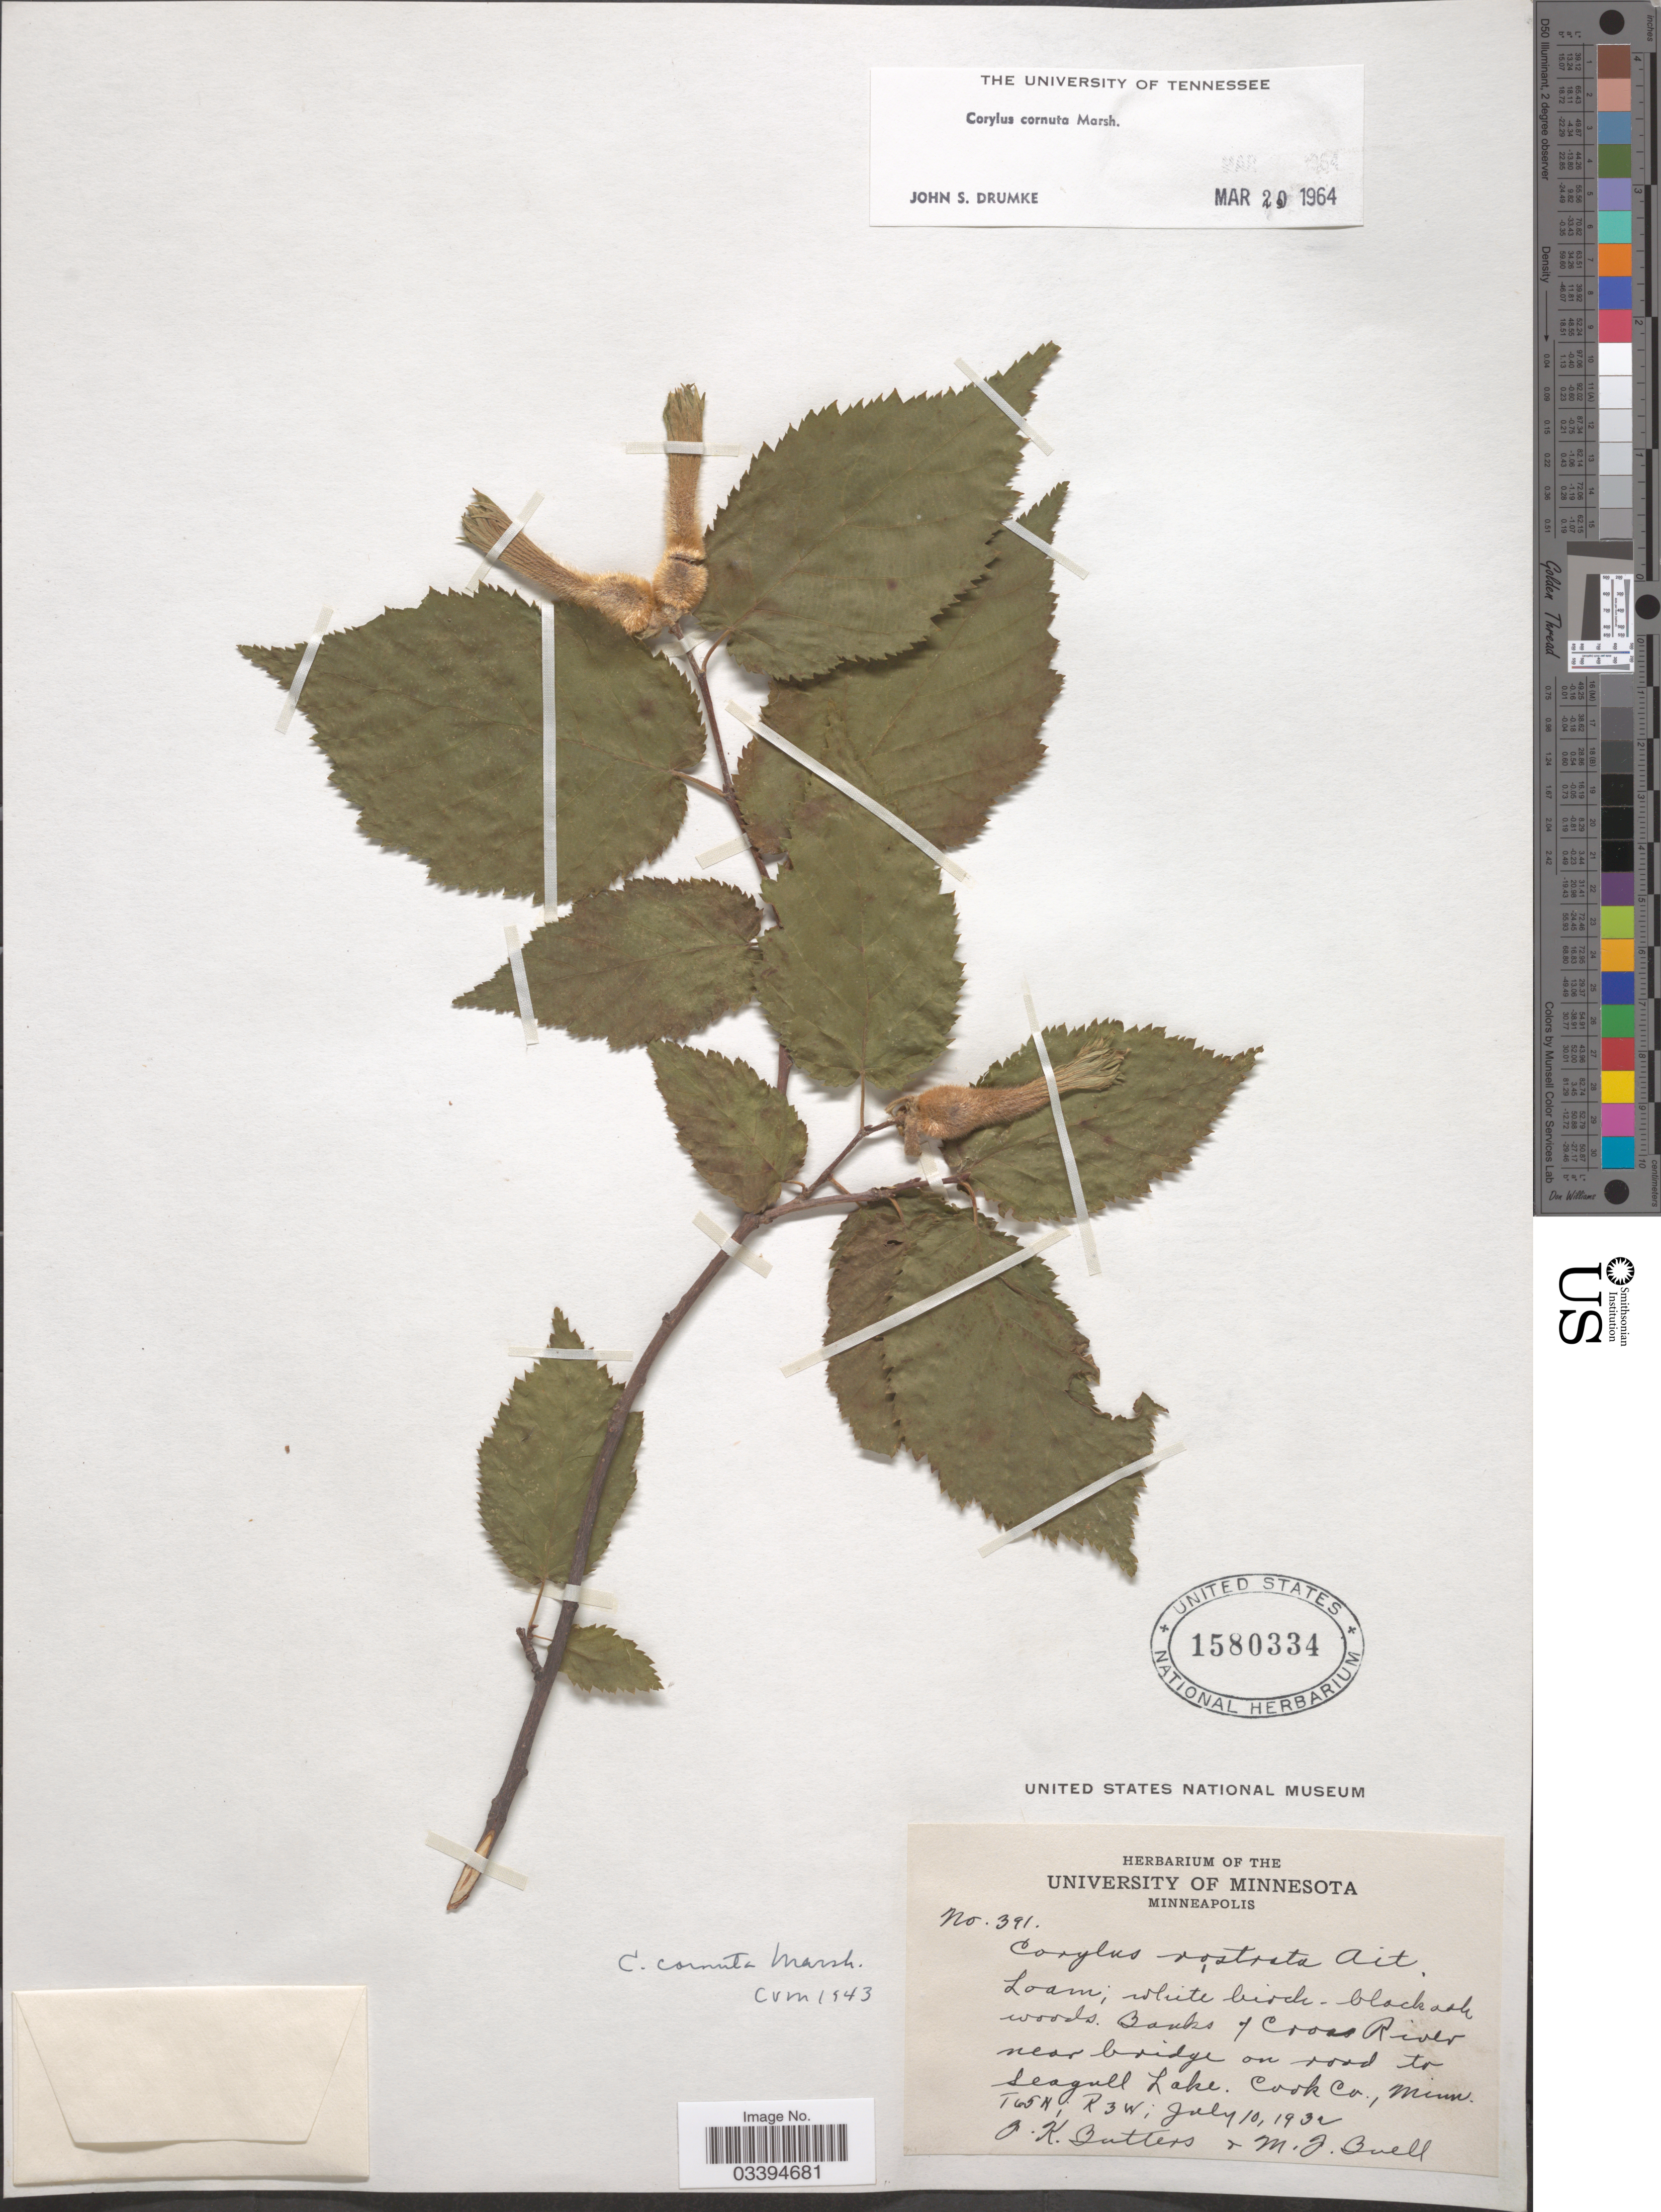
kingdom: Plantae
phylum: Tracheophyta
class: Magnoliopsida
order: Fagales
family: Betulaceae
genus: Corylus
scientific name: Corylus cornuta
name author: Marshall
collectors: J. Butters & M. Buell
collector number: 391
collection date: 1932-07-10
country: United States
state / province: Minnesota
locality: Banks of Cross River near bridge on road to Seagull Lake. Cook Co., T65N, R3W.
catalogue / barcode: US 1580334